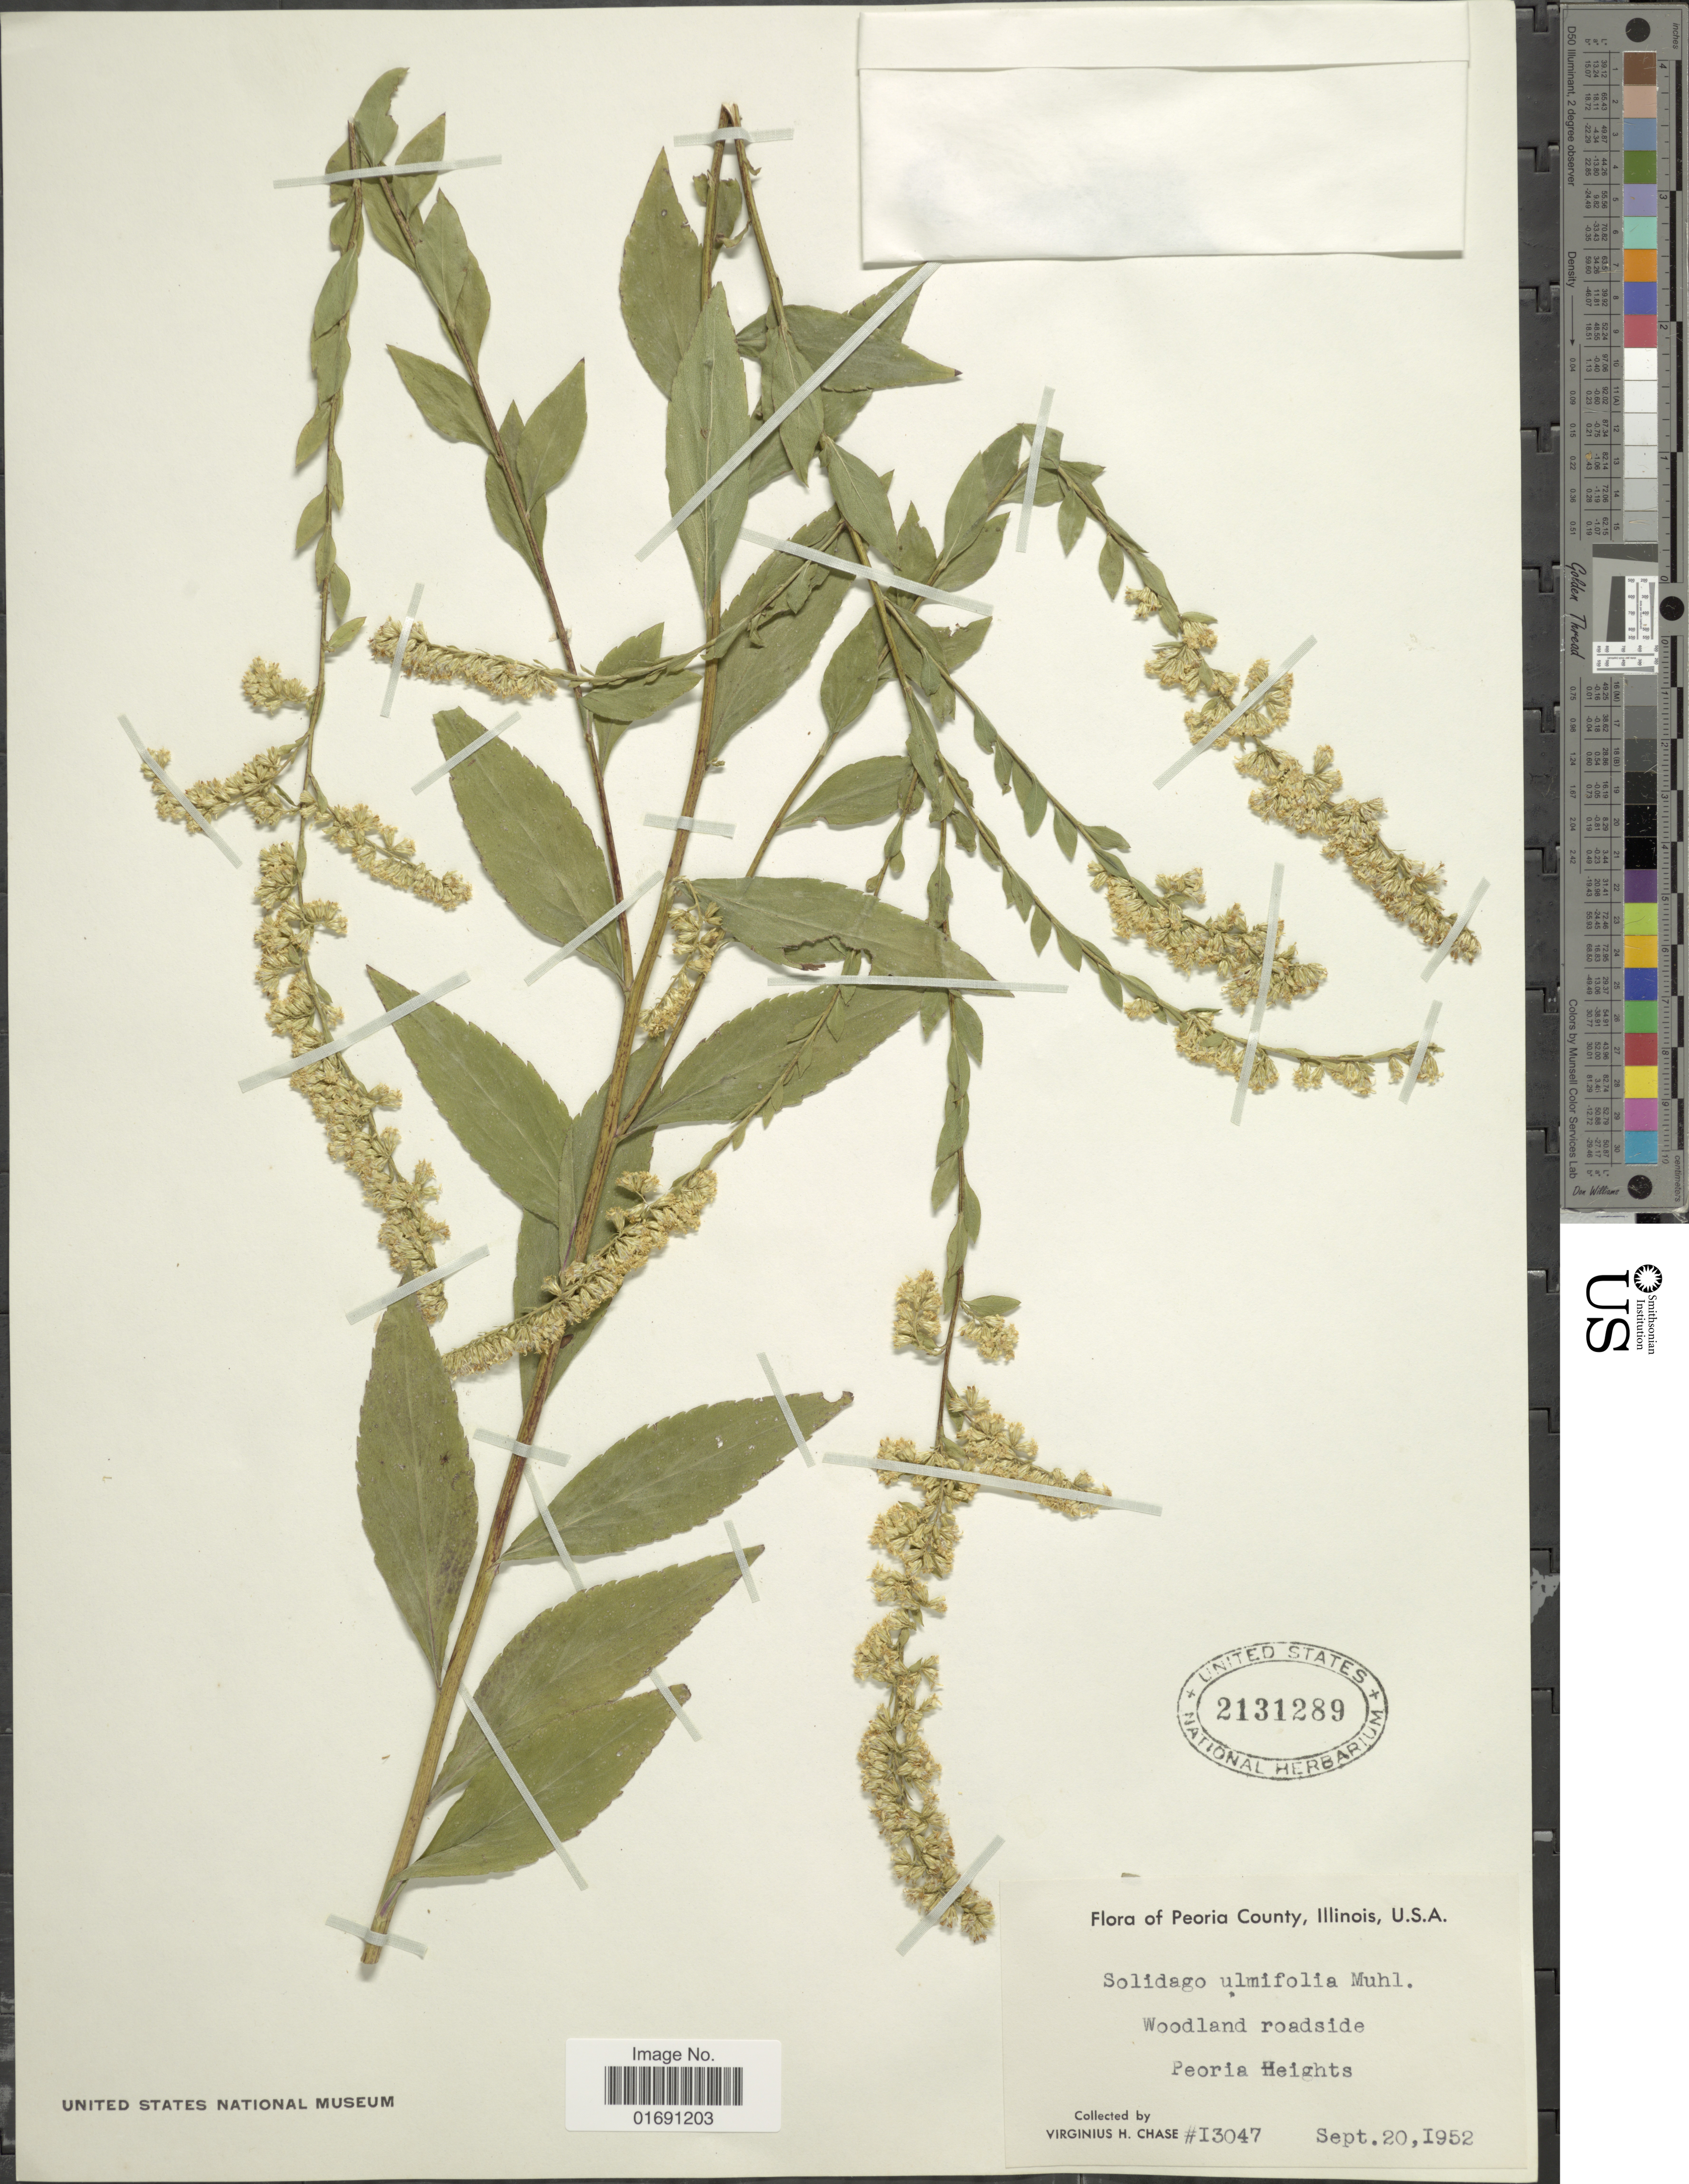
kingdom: Plantae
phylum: Tracheophyta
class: Magnoliopsida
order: Asterales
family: Asteraceae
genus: Solidago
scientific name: Solidago ulmifolia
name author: Muhl. ex Willd.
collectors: V. H. Chase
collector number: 13047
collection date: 1952-09-20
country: United States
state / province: Illinois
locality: Peoria County, Woodland roadside Peaoria Heights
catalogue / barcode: US 2131289